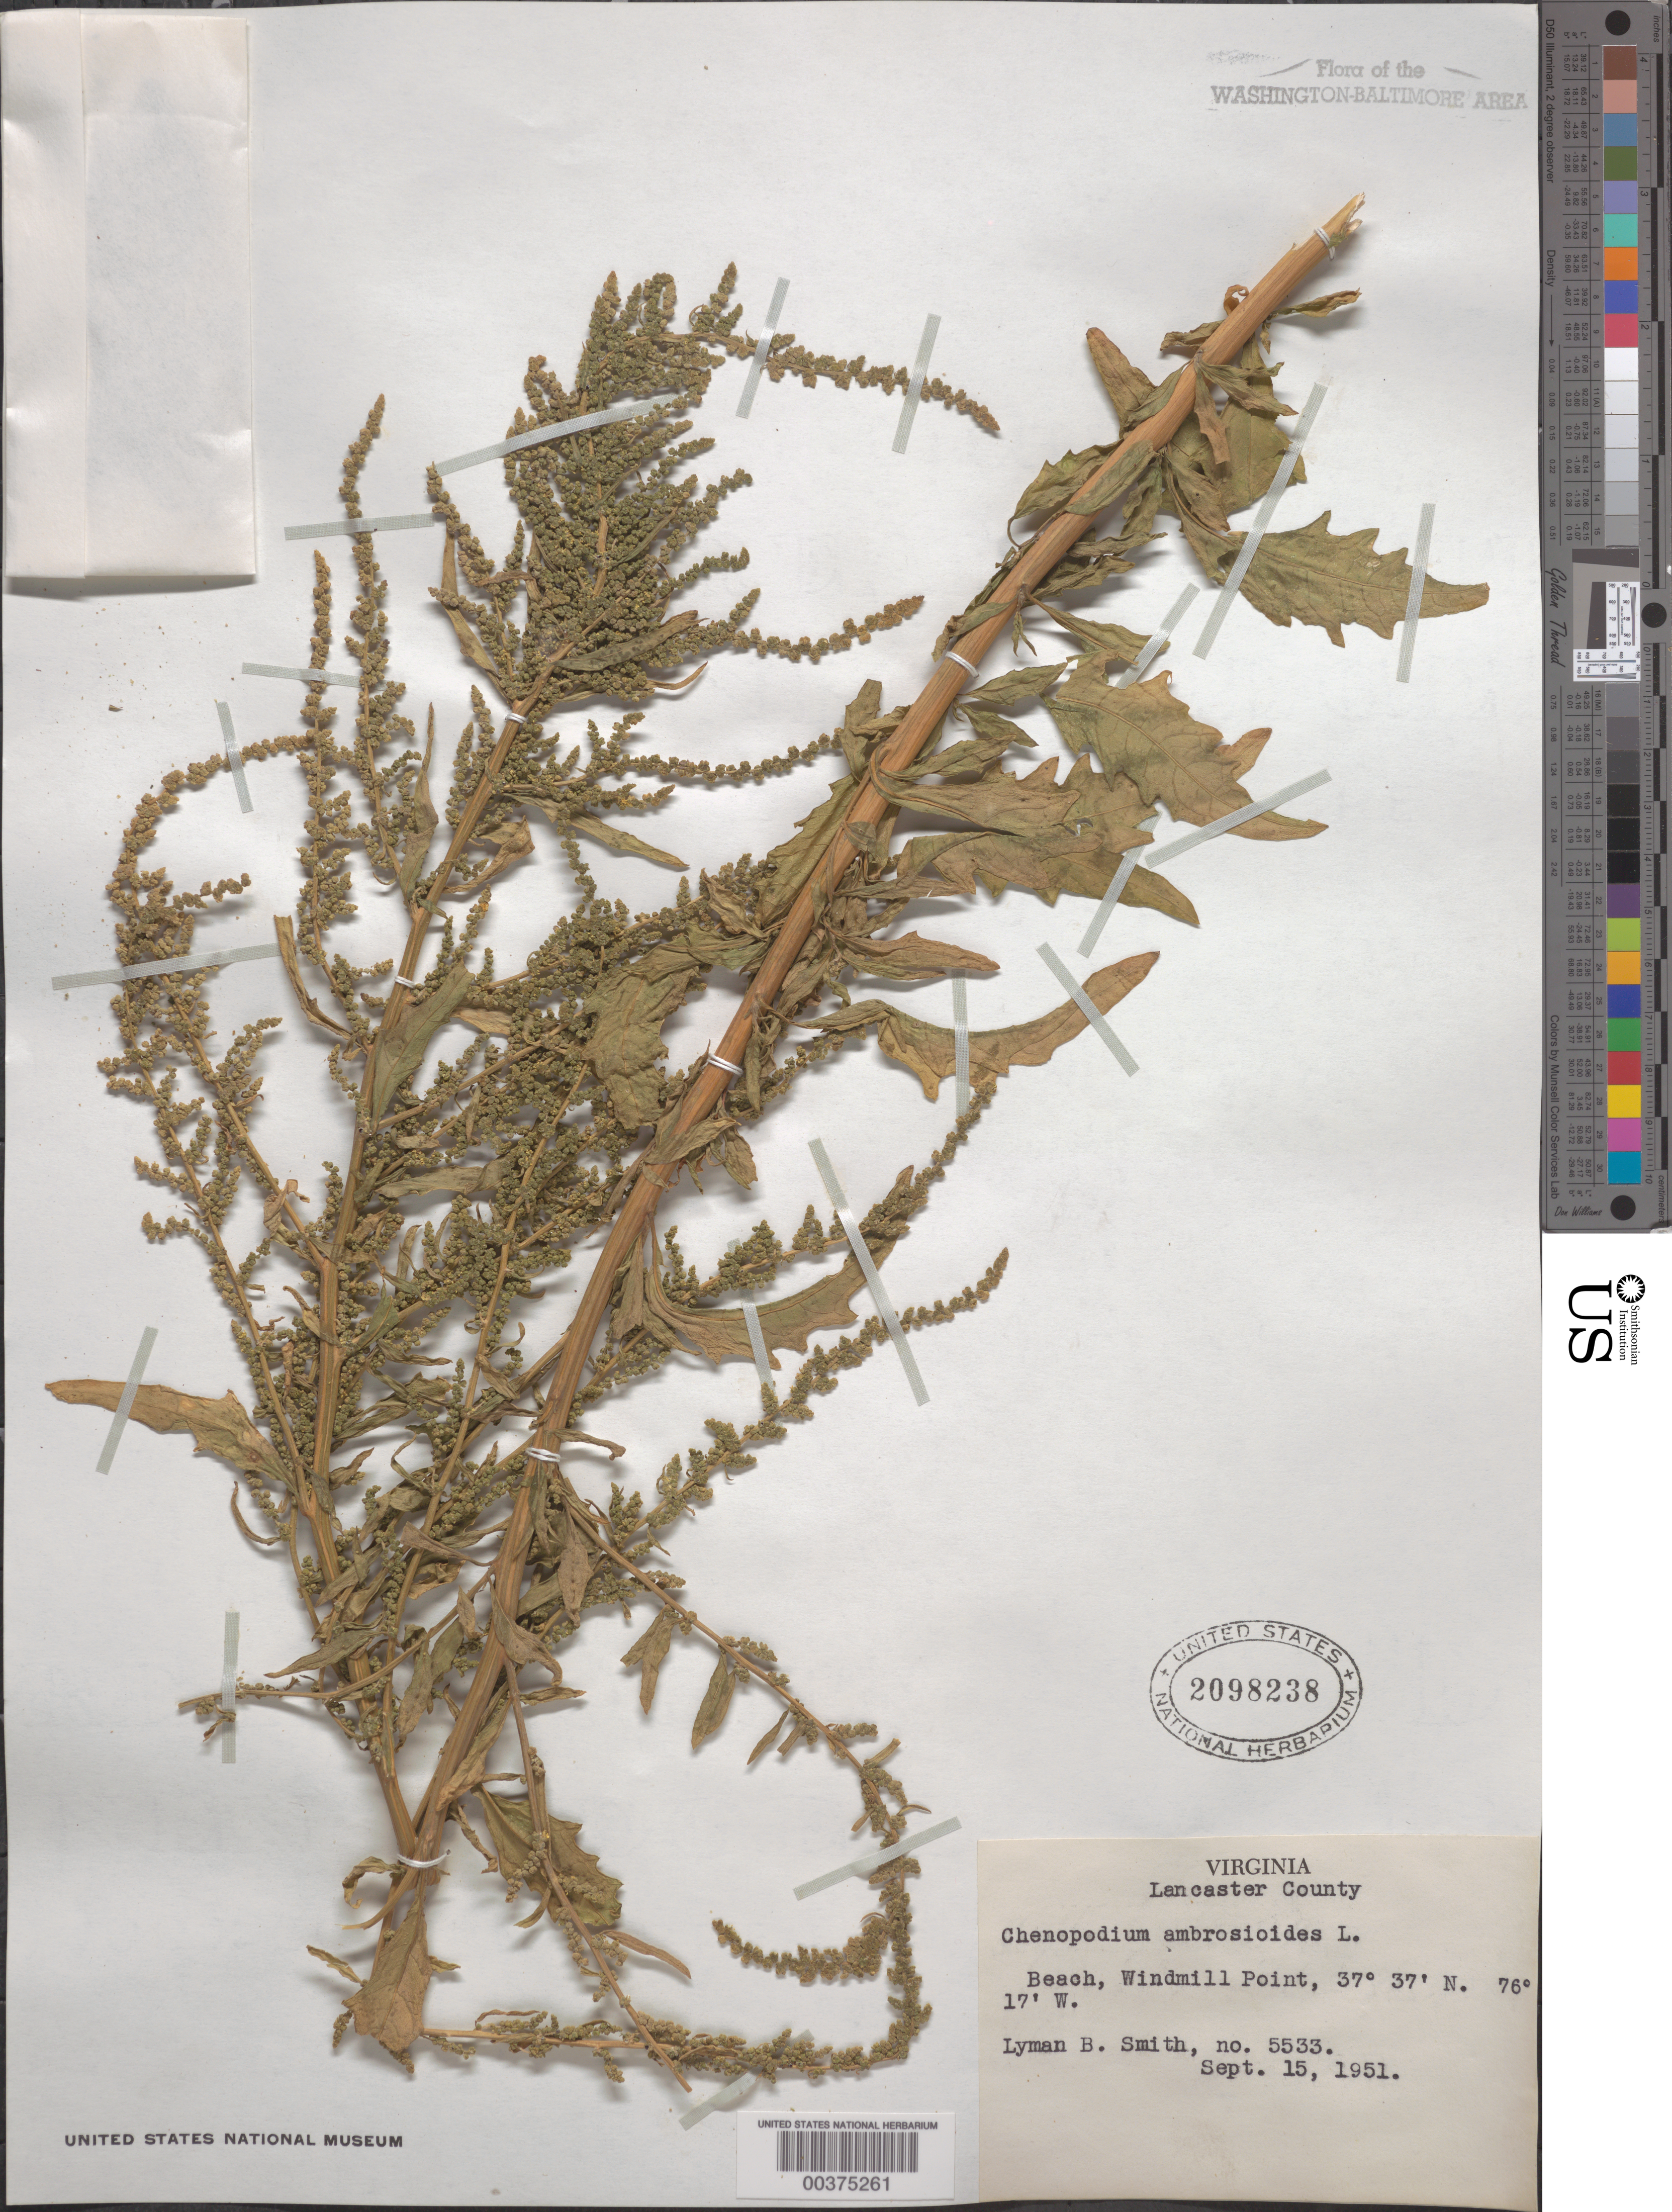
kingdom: Plantae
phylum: Tracheophyta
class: Magnoliopsida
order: Caryophyllales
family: Amaranthaceae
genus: Chenopodium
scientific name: Chenopodium ambrosioides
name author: L.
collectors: L. Smith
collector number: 5533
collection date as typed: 15 Sep 1951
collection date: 1951-09-15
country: United States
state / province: Virginia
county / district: Lancaster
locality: Windmill Point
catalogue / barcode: US 2098238